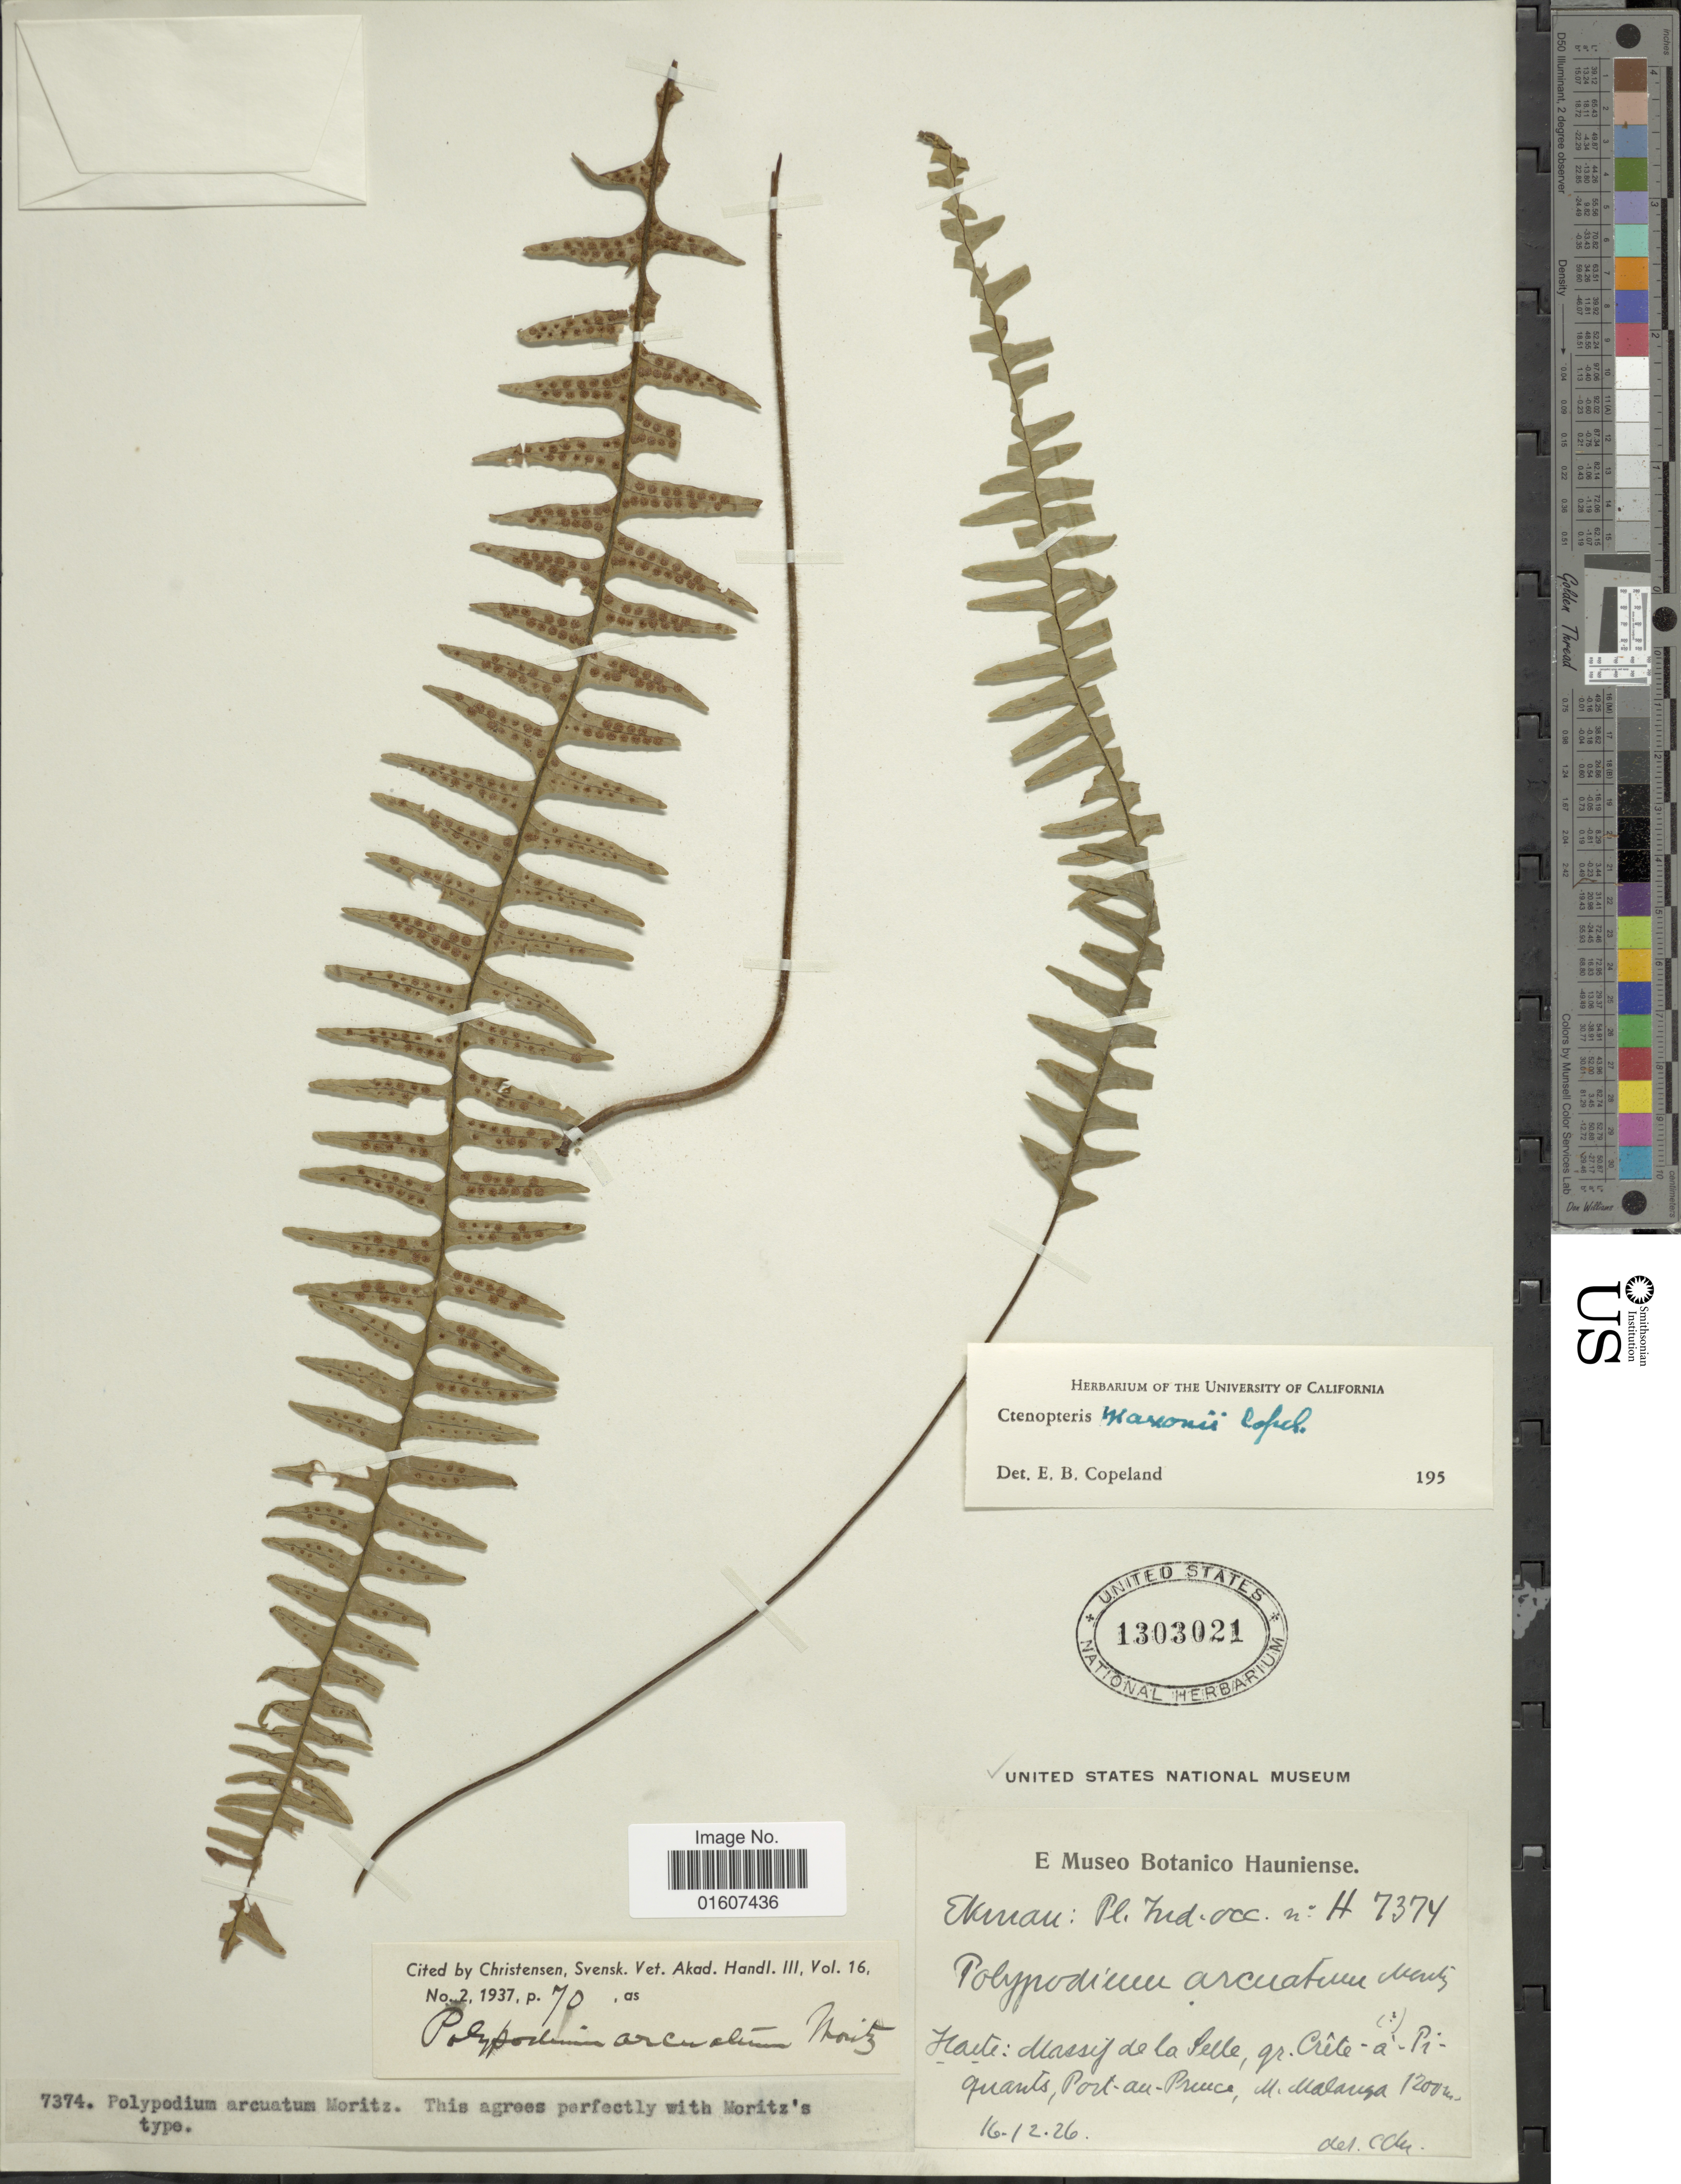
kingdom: Plantae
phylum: Tracheophyta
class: Polypodiopsida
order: Polypodiales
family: Polypodiaceae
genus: Terpsichore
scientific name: Terpsichore chrysleri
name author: (Copel.) A.R. Sm.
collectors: -. Ekman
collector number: H 7374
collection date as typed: Transcribed d/m/y: 16/12/26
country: Haiti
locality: Massif de la Selle, gr Crête-a-Piquants, Port-au-Prince, M. Malanga [interpreted]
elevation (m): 1200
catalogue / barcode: US 1303021